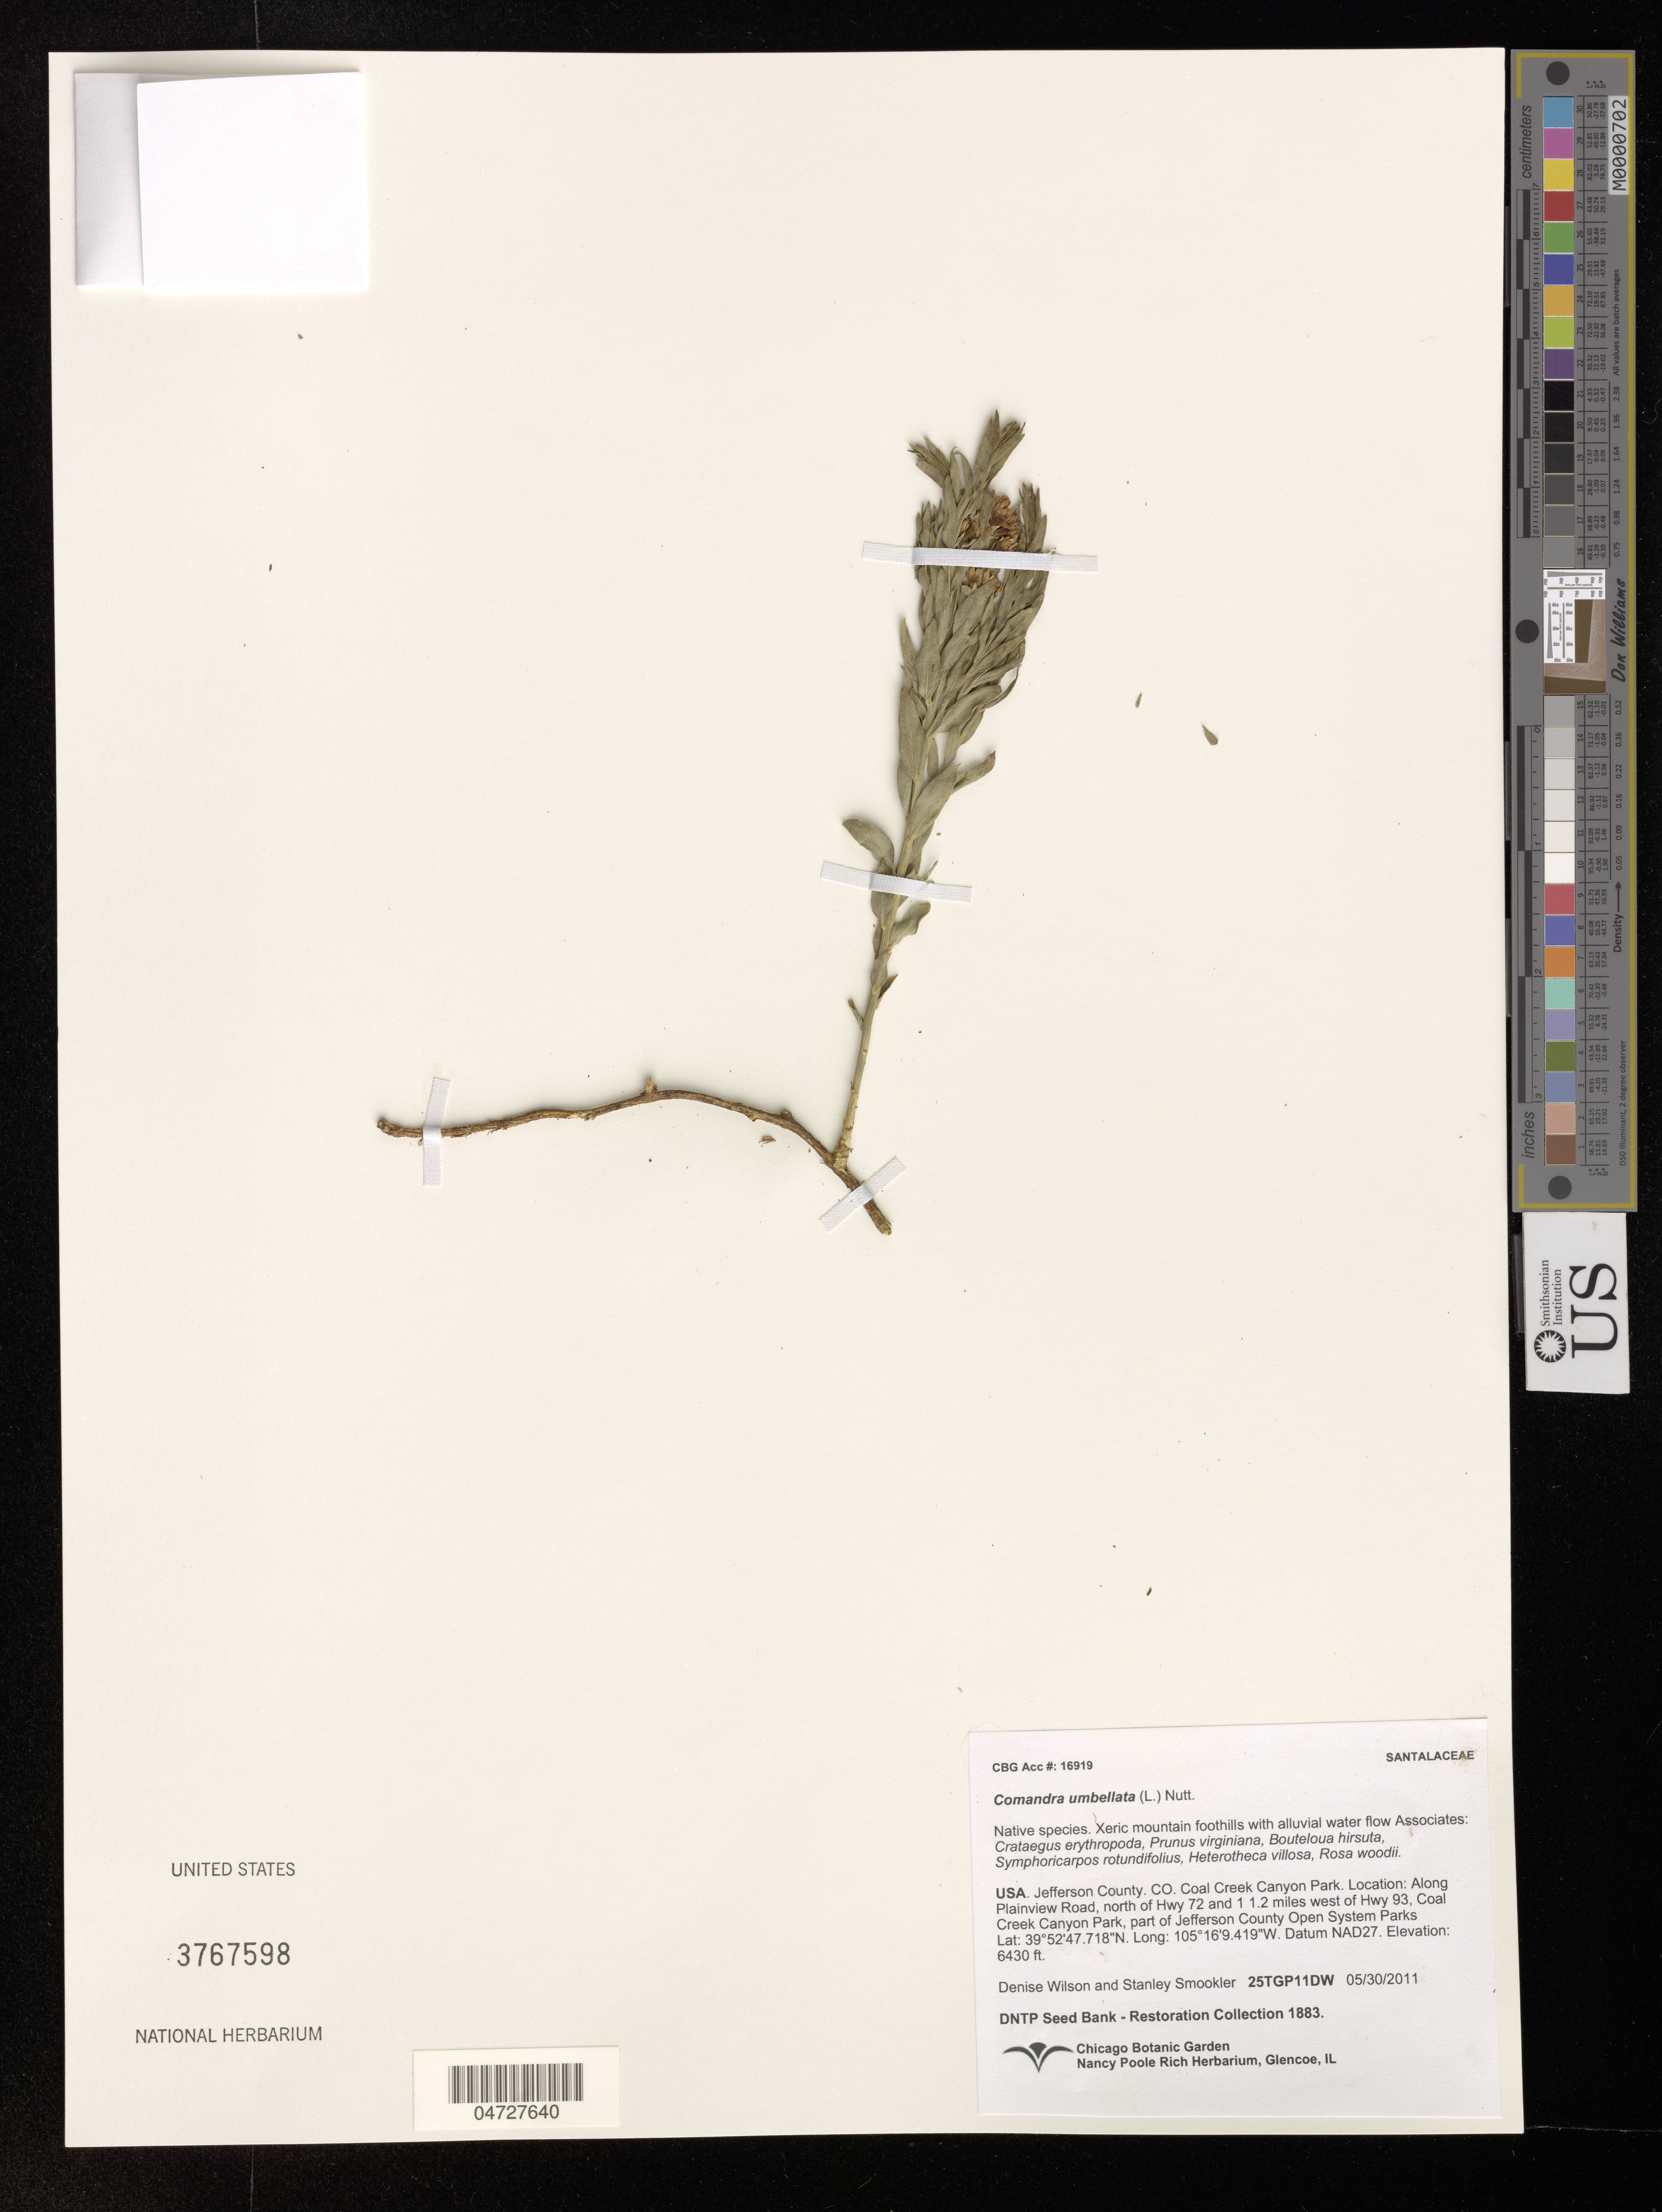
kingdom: Plantae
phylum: Tracheophyta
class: Magnoliopsida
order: Santalales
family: Comandraceae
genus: Comandra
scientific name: Comandra umbellata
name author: (L.) Nutt.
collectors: D. Wilson & S. Smookler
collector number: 25TGP11DW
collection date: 2011-05-30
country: United States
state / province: Colorado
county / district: Jefferson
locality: Jefferson County. Coal Creek Canyon Park. Along Plainview Road, north of Hwy 72 and 1 1.2 miles west of Hwy 93, Coal Creek Canyon Park, part of Jefferson County Open System Parks.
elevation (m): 1960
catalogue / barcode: US 3767598